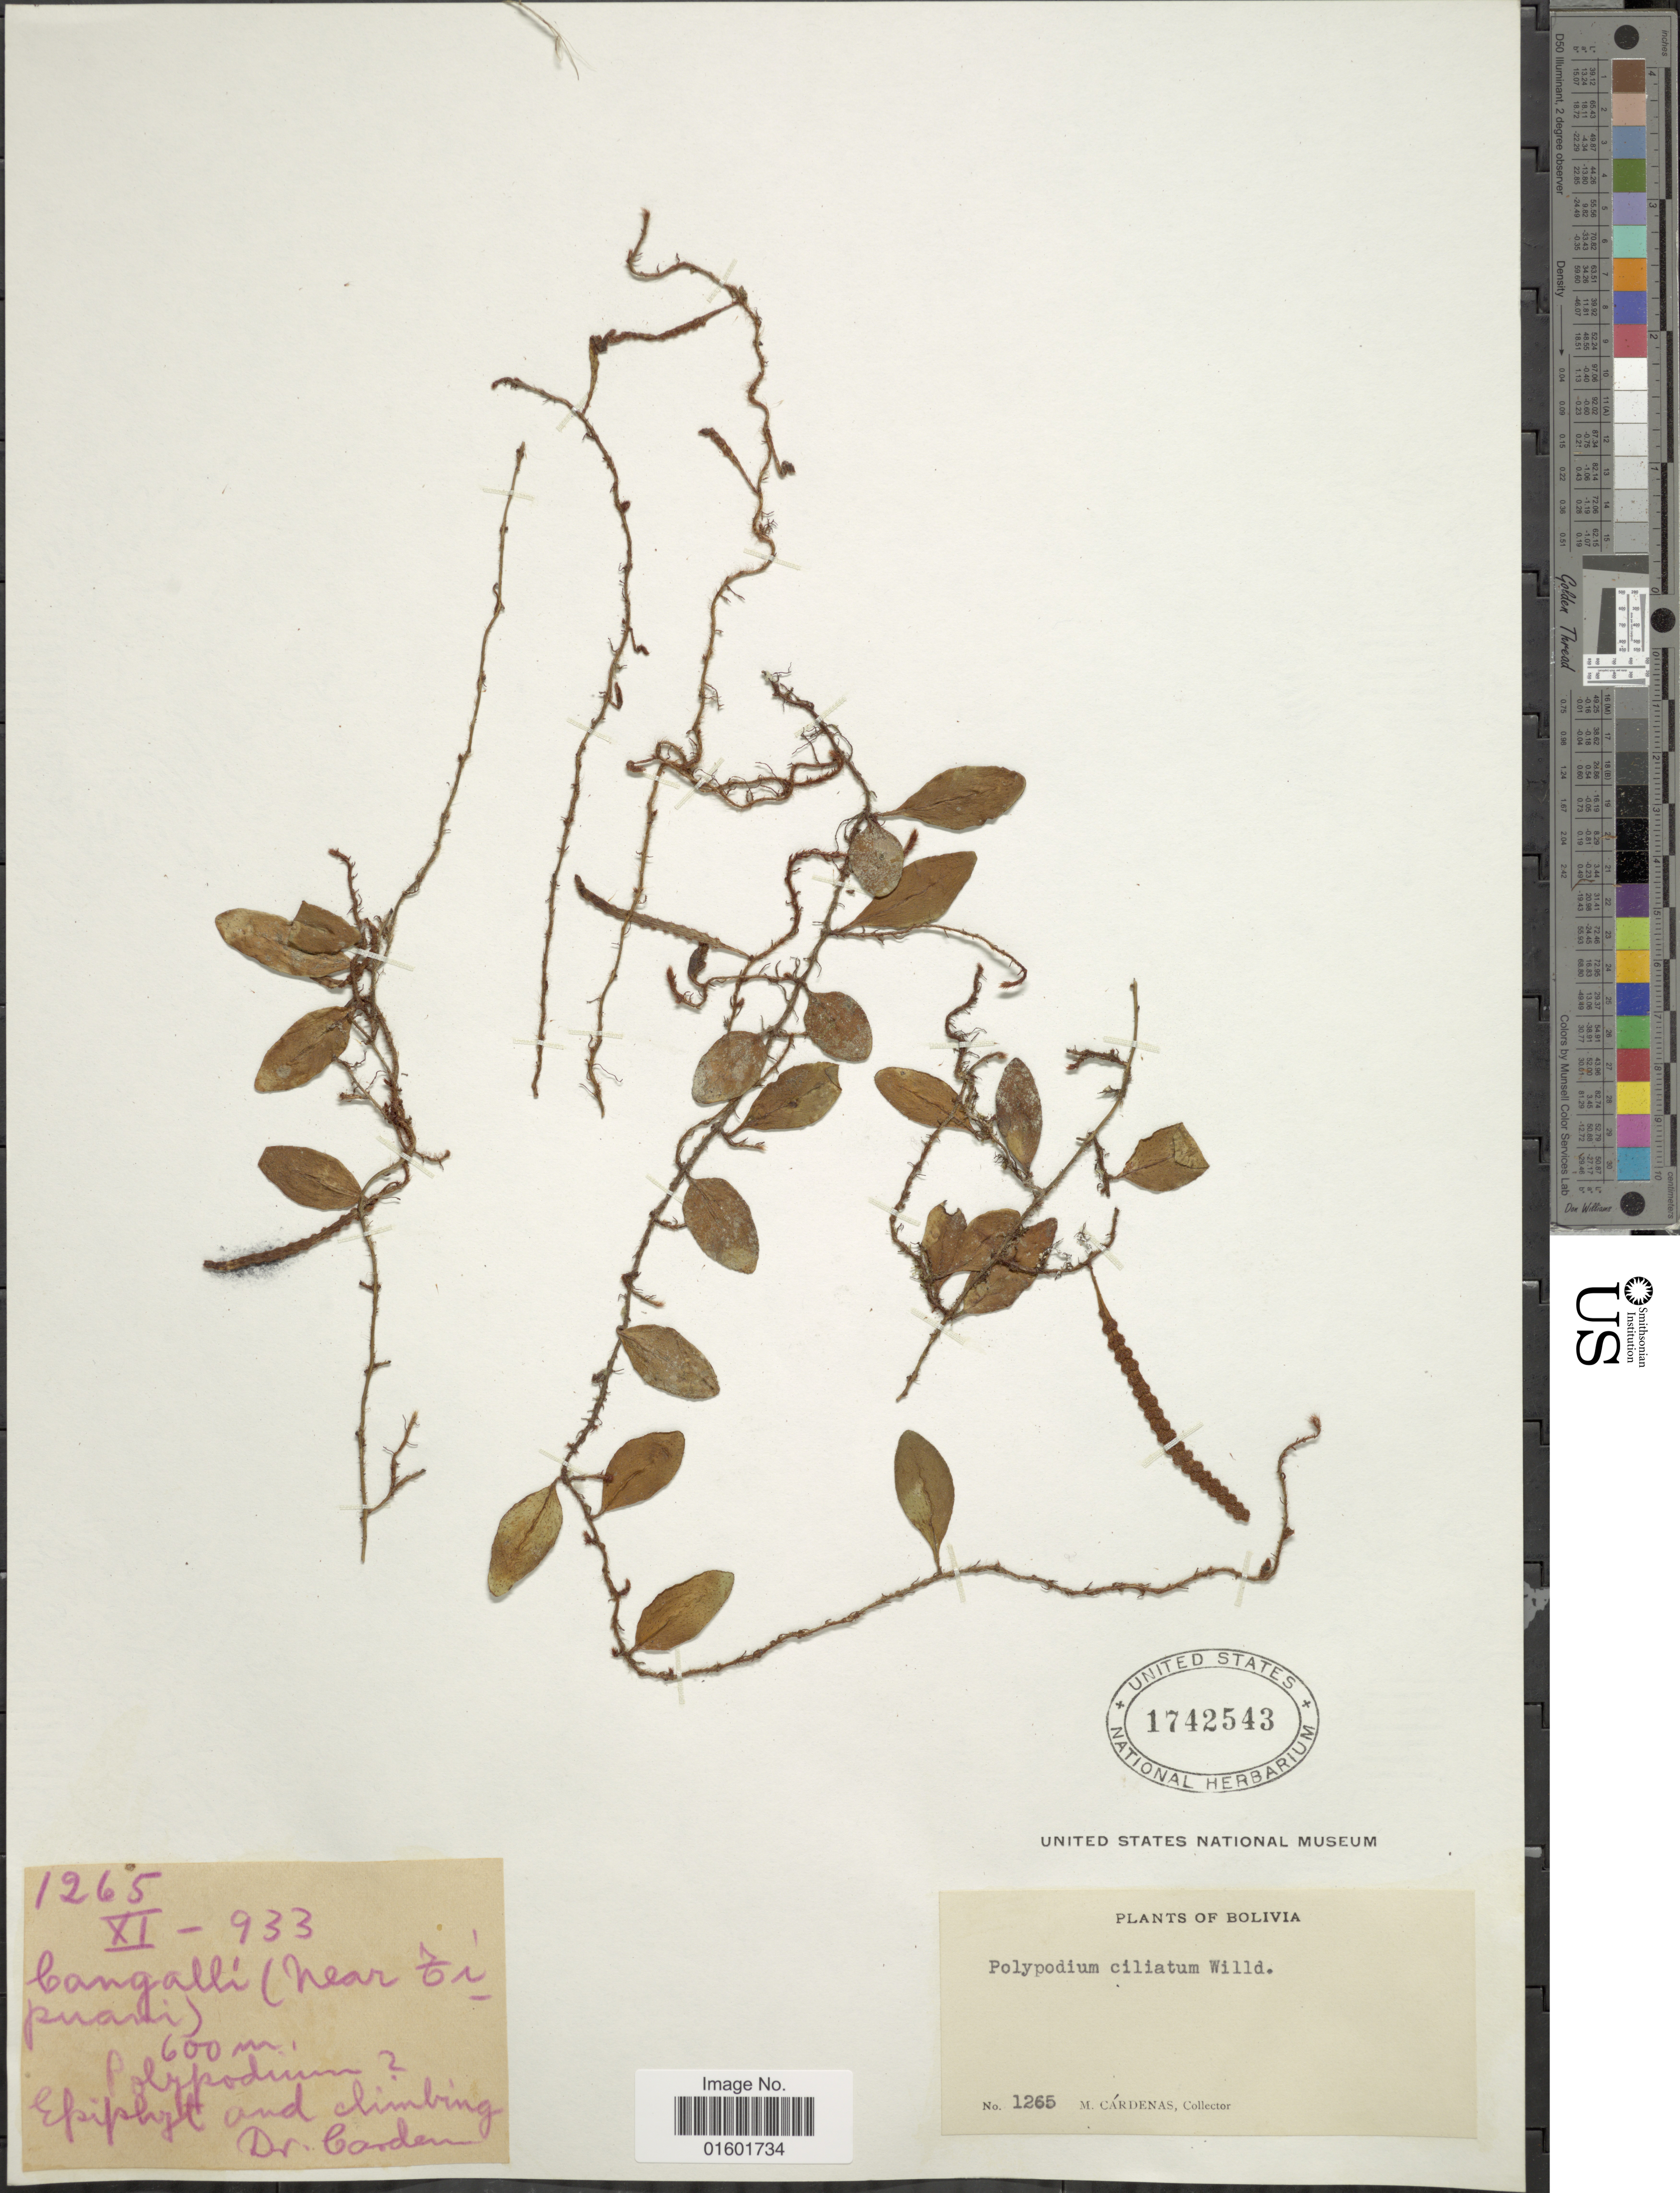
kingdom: Plantae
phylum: Tracheophyta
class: Polypodiopsida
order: Polypodiales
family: Polypodiaceae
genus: Microgramma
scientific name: Microgramma reptans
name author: (Cav.) A.R. Sm.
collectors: M. Cárdenas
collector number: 1265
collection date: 1933-11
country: Bolivia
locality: Cangalli (near Tipuani)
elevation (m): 600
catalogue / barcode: US 1742543